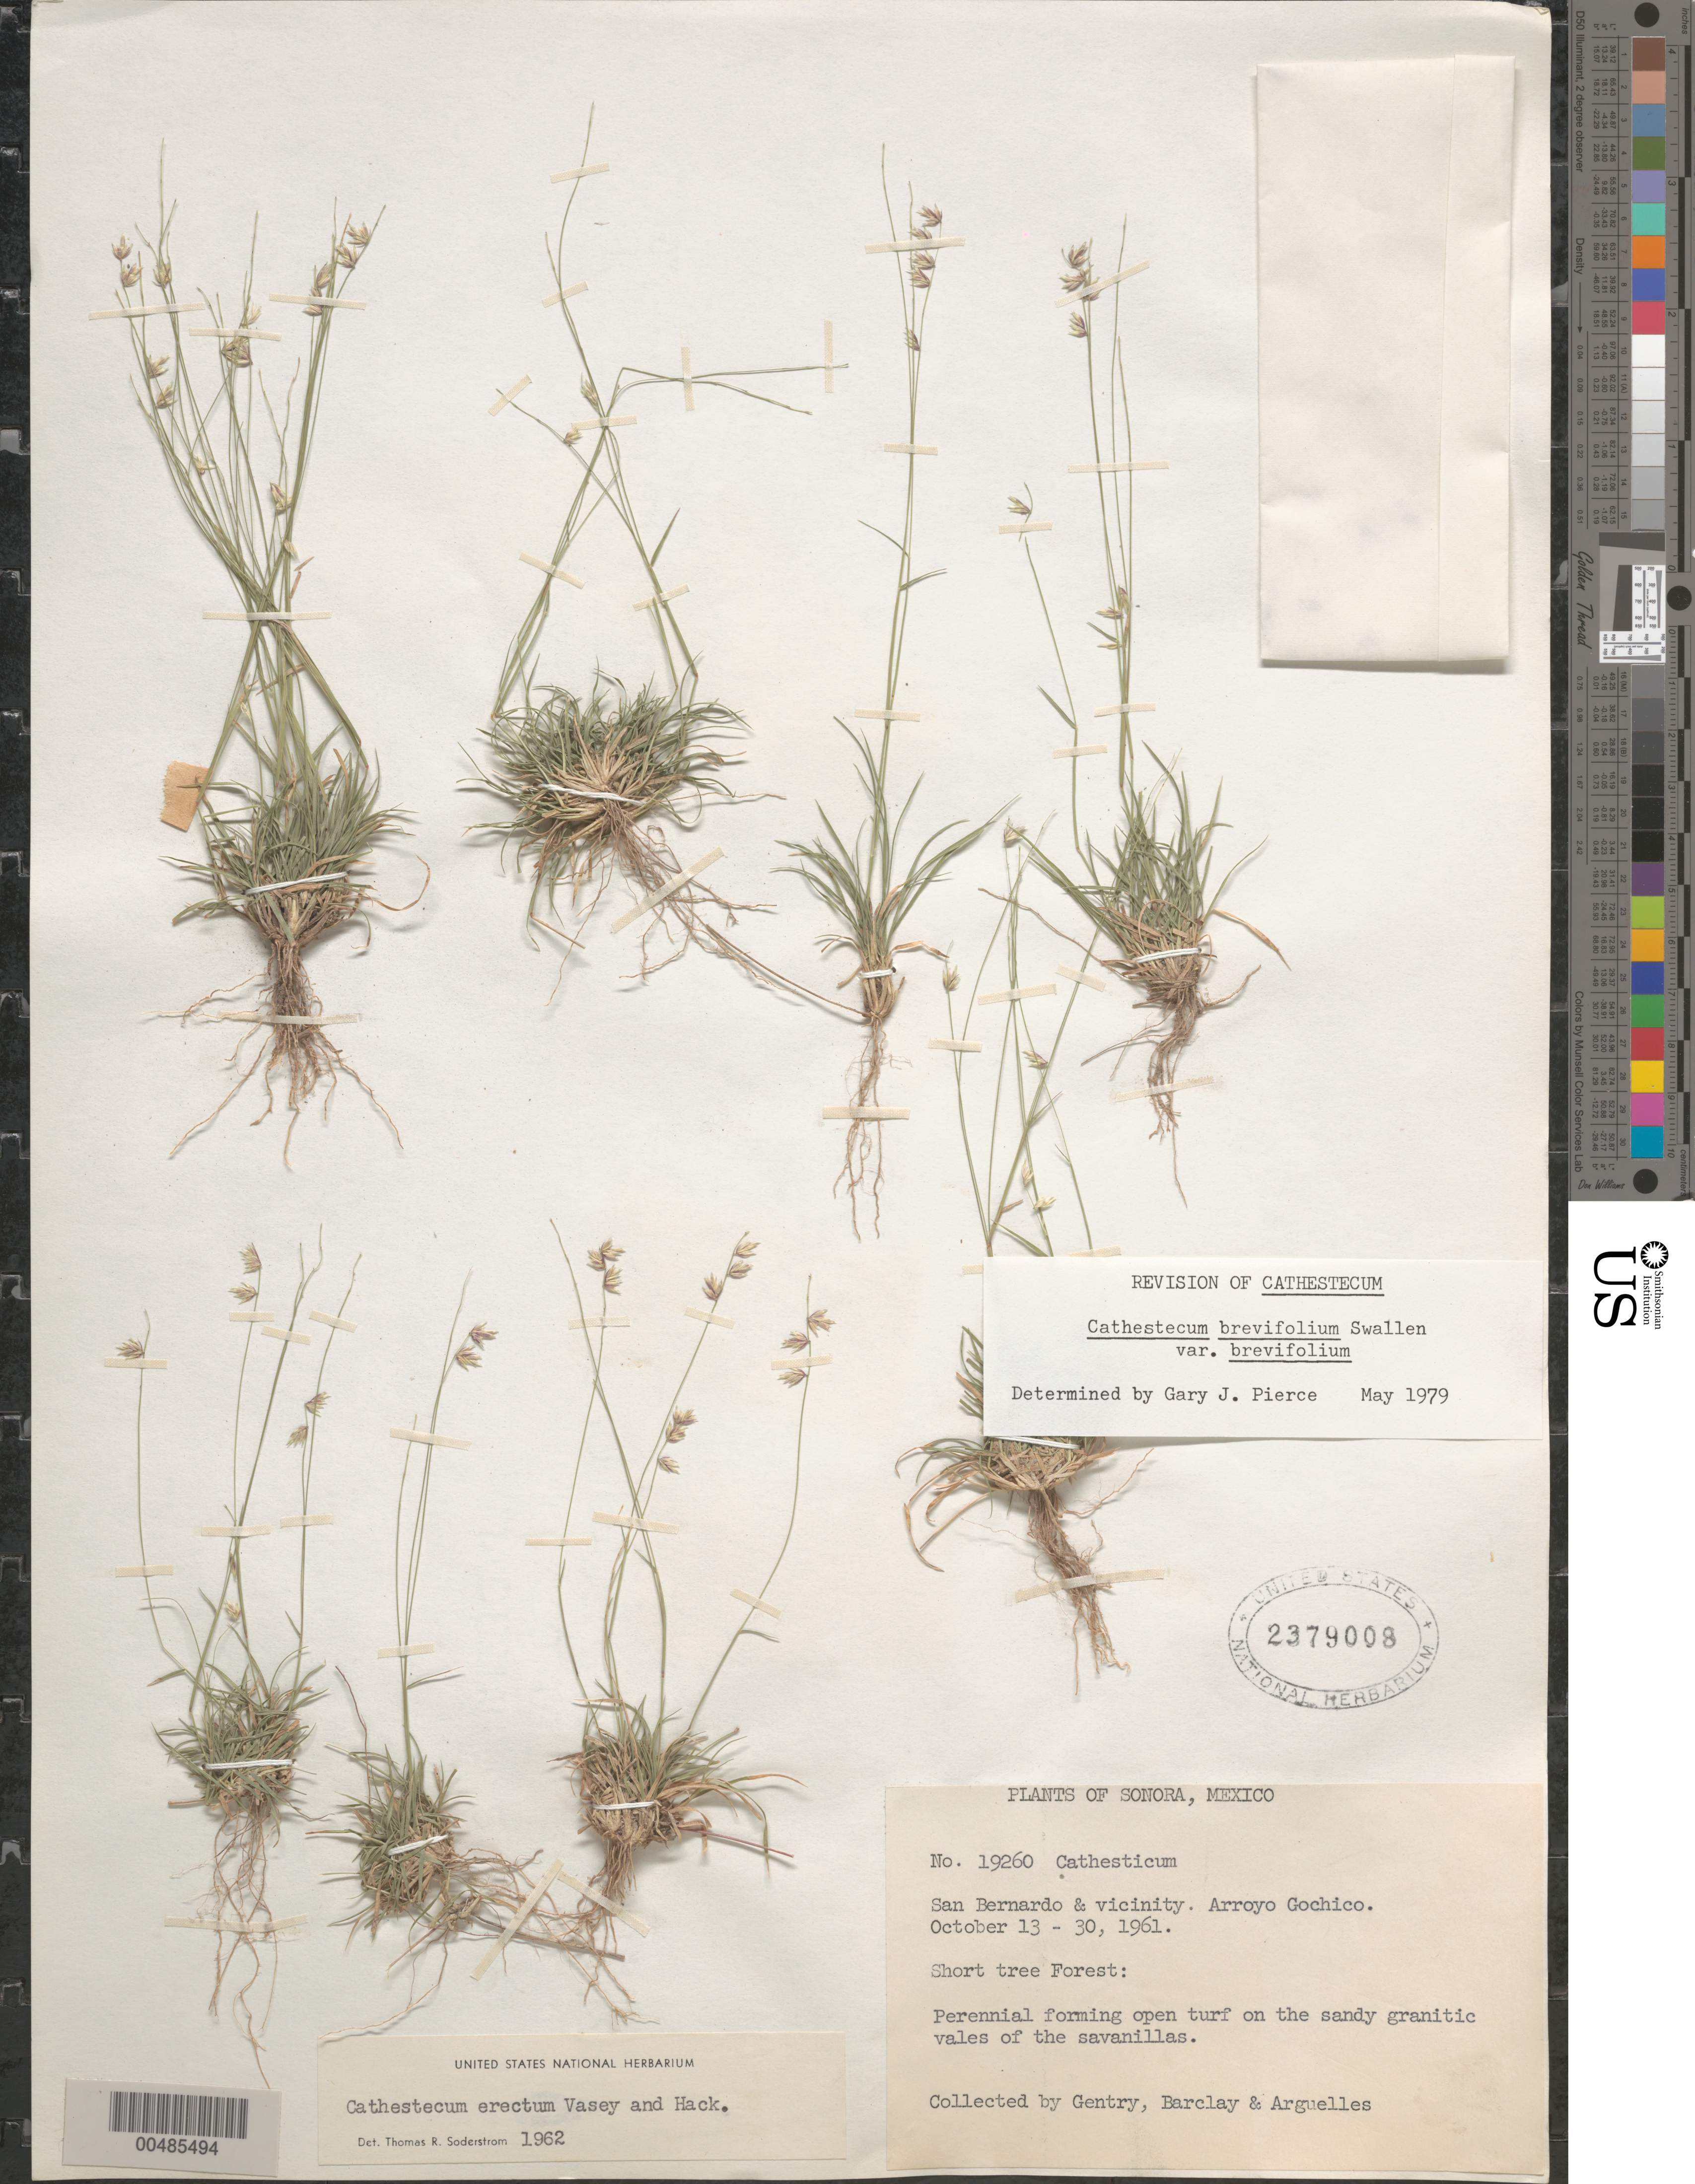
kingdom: Plantae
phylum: Tracheophyta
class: Liliopsida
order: Poales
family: Poaceae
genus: Cathestecum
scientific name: Cathestecum brevifolium var. brevifolium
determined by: Pierce, G. J.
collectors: Gentry, --, A. S. Barclay & J. Arguelles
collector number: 19260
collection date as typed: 13 Oct 1961 to 30 Oct 1961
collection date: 1961-10-13/1961-10-30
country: Mexico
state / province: Sonora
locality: San Bernardo & vicinity, Arroyo Gochico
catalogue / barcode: US 2379008